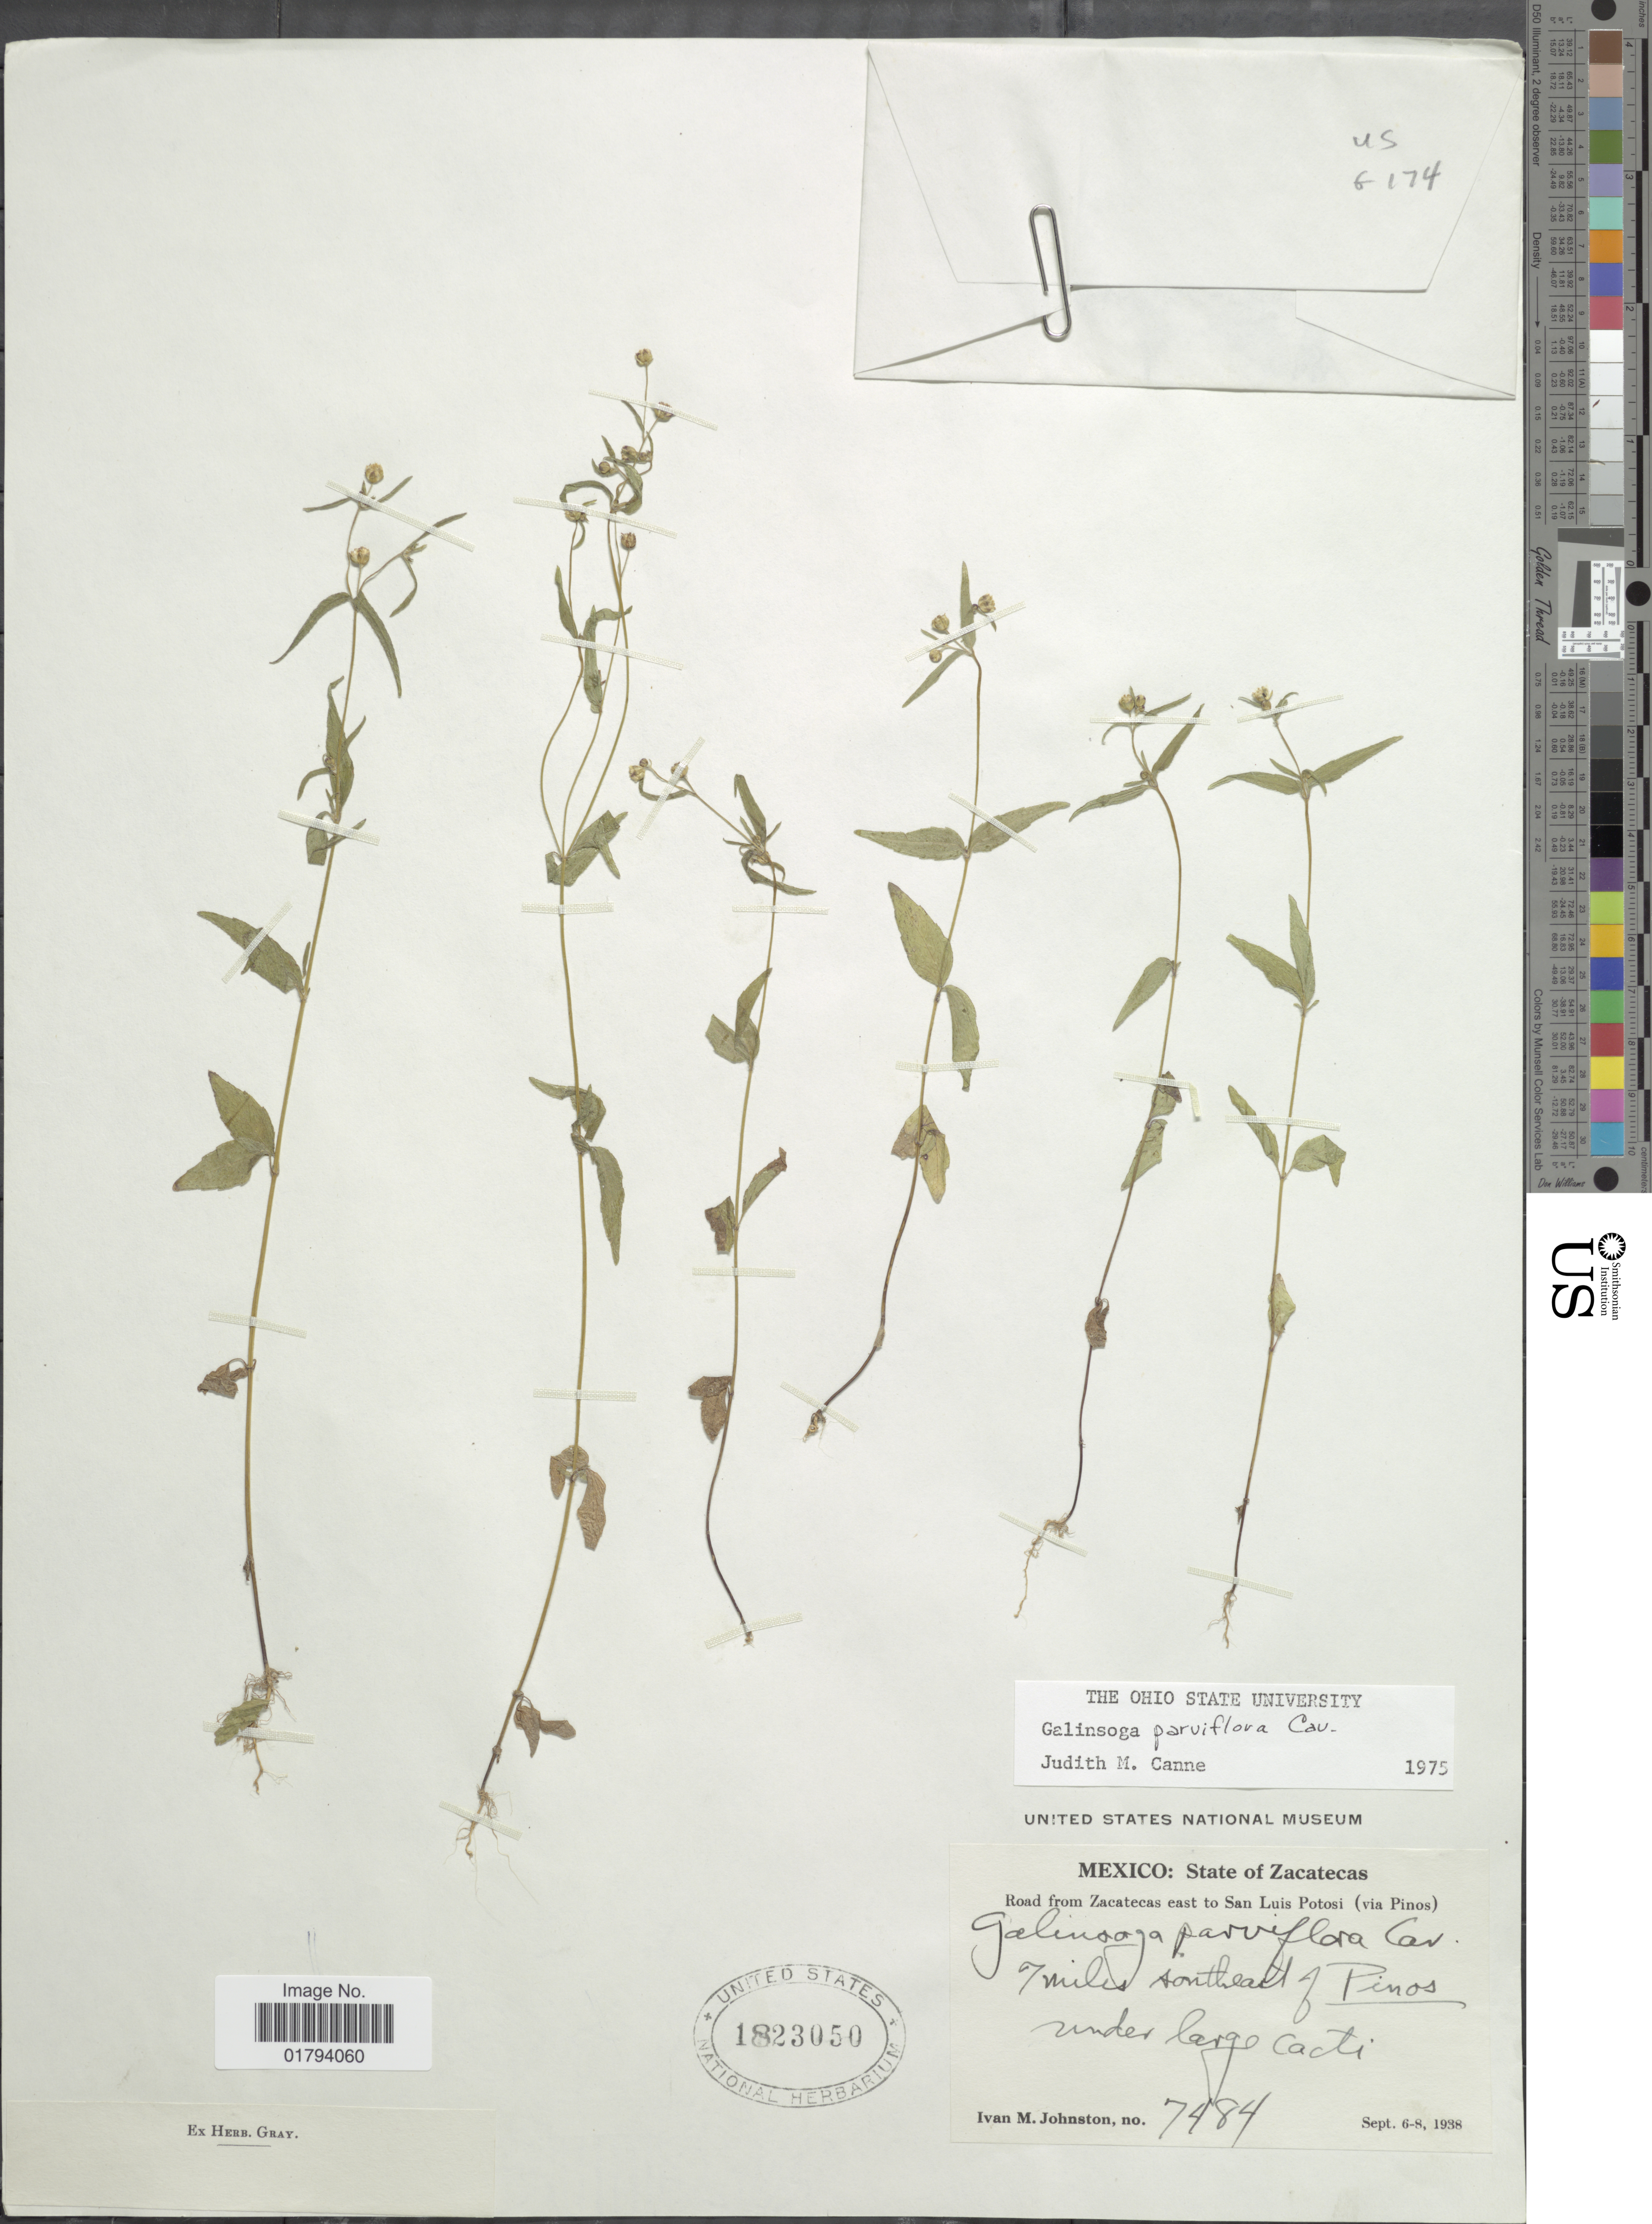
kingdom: Plantae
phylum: Tracheophyta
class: Magnoliopsida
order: Asterales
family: Asteraceae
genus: Galinsoga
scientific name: Galinsoga parviflora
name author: Cav.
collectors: I.M. Johnston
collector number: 7484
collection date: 1938-09-06/1938-09-08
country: Mexico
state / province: Zacatecas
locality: Road from Zacatecas east to San Luis Potosi (via Pinos), 7 miles northeast of Pinos under large cacti.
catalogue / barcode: US 1823050